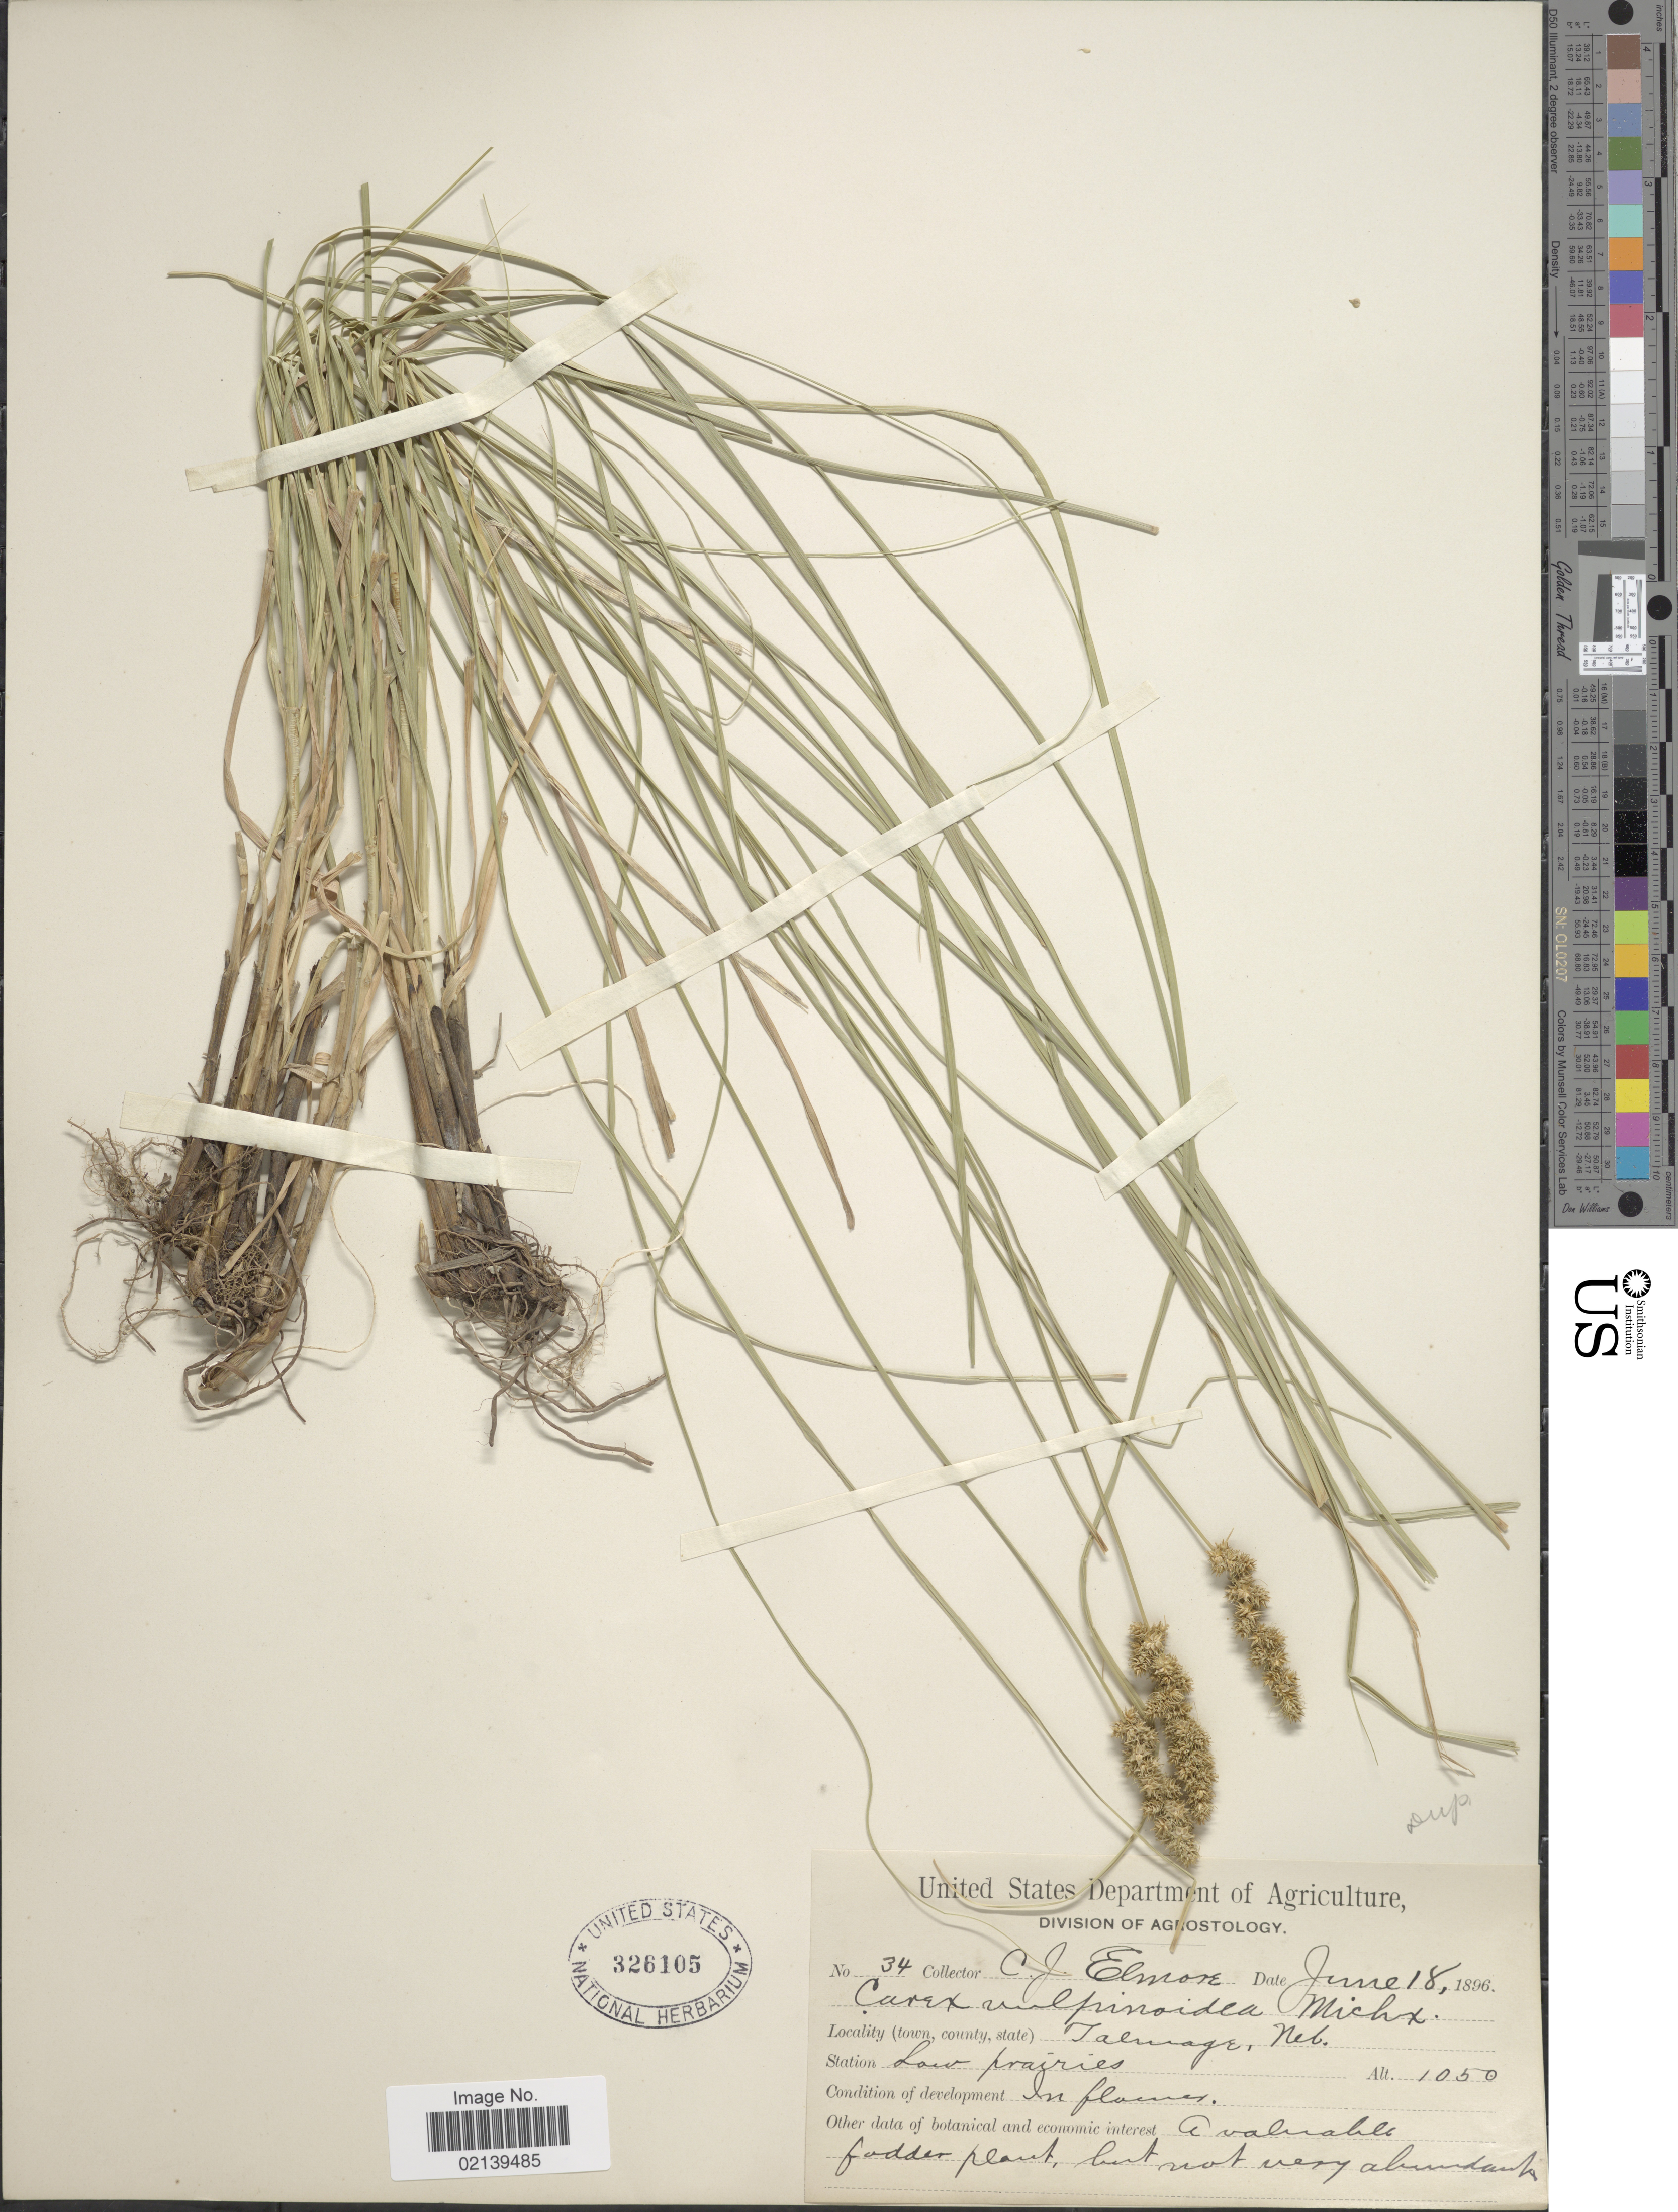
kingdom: Plantae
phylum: Tracheophyta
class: Liliopsida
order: Poales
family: Cyperaceae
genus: Carex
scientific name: Carex vulpinoidea Michx.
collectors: C. Elmore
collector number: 34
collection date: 1896-06-18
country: United States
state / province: Nebraska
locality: Talmage, Nebr.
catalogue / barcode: US 326105